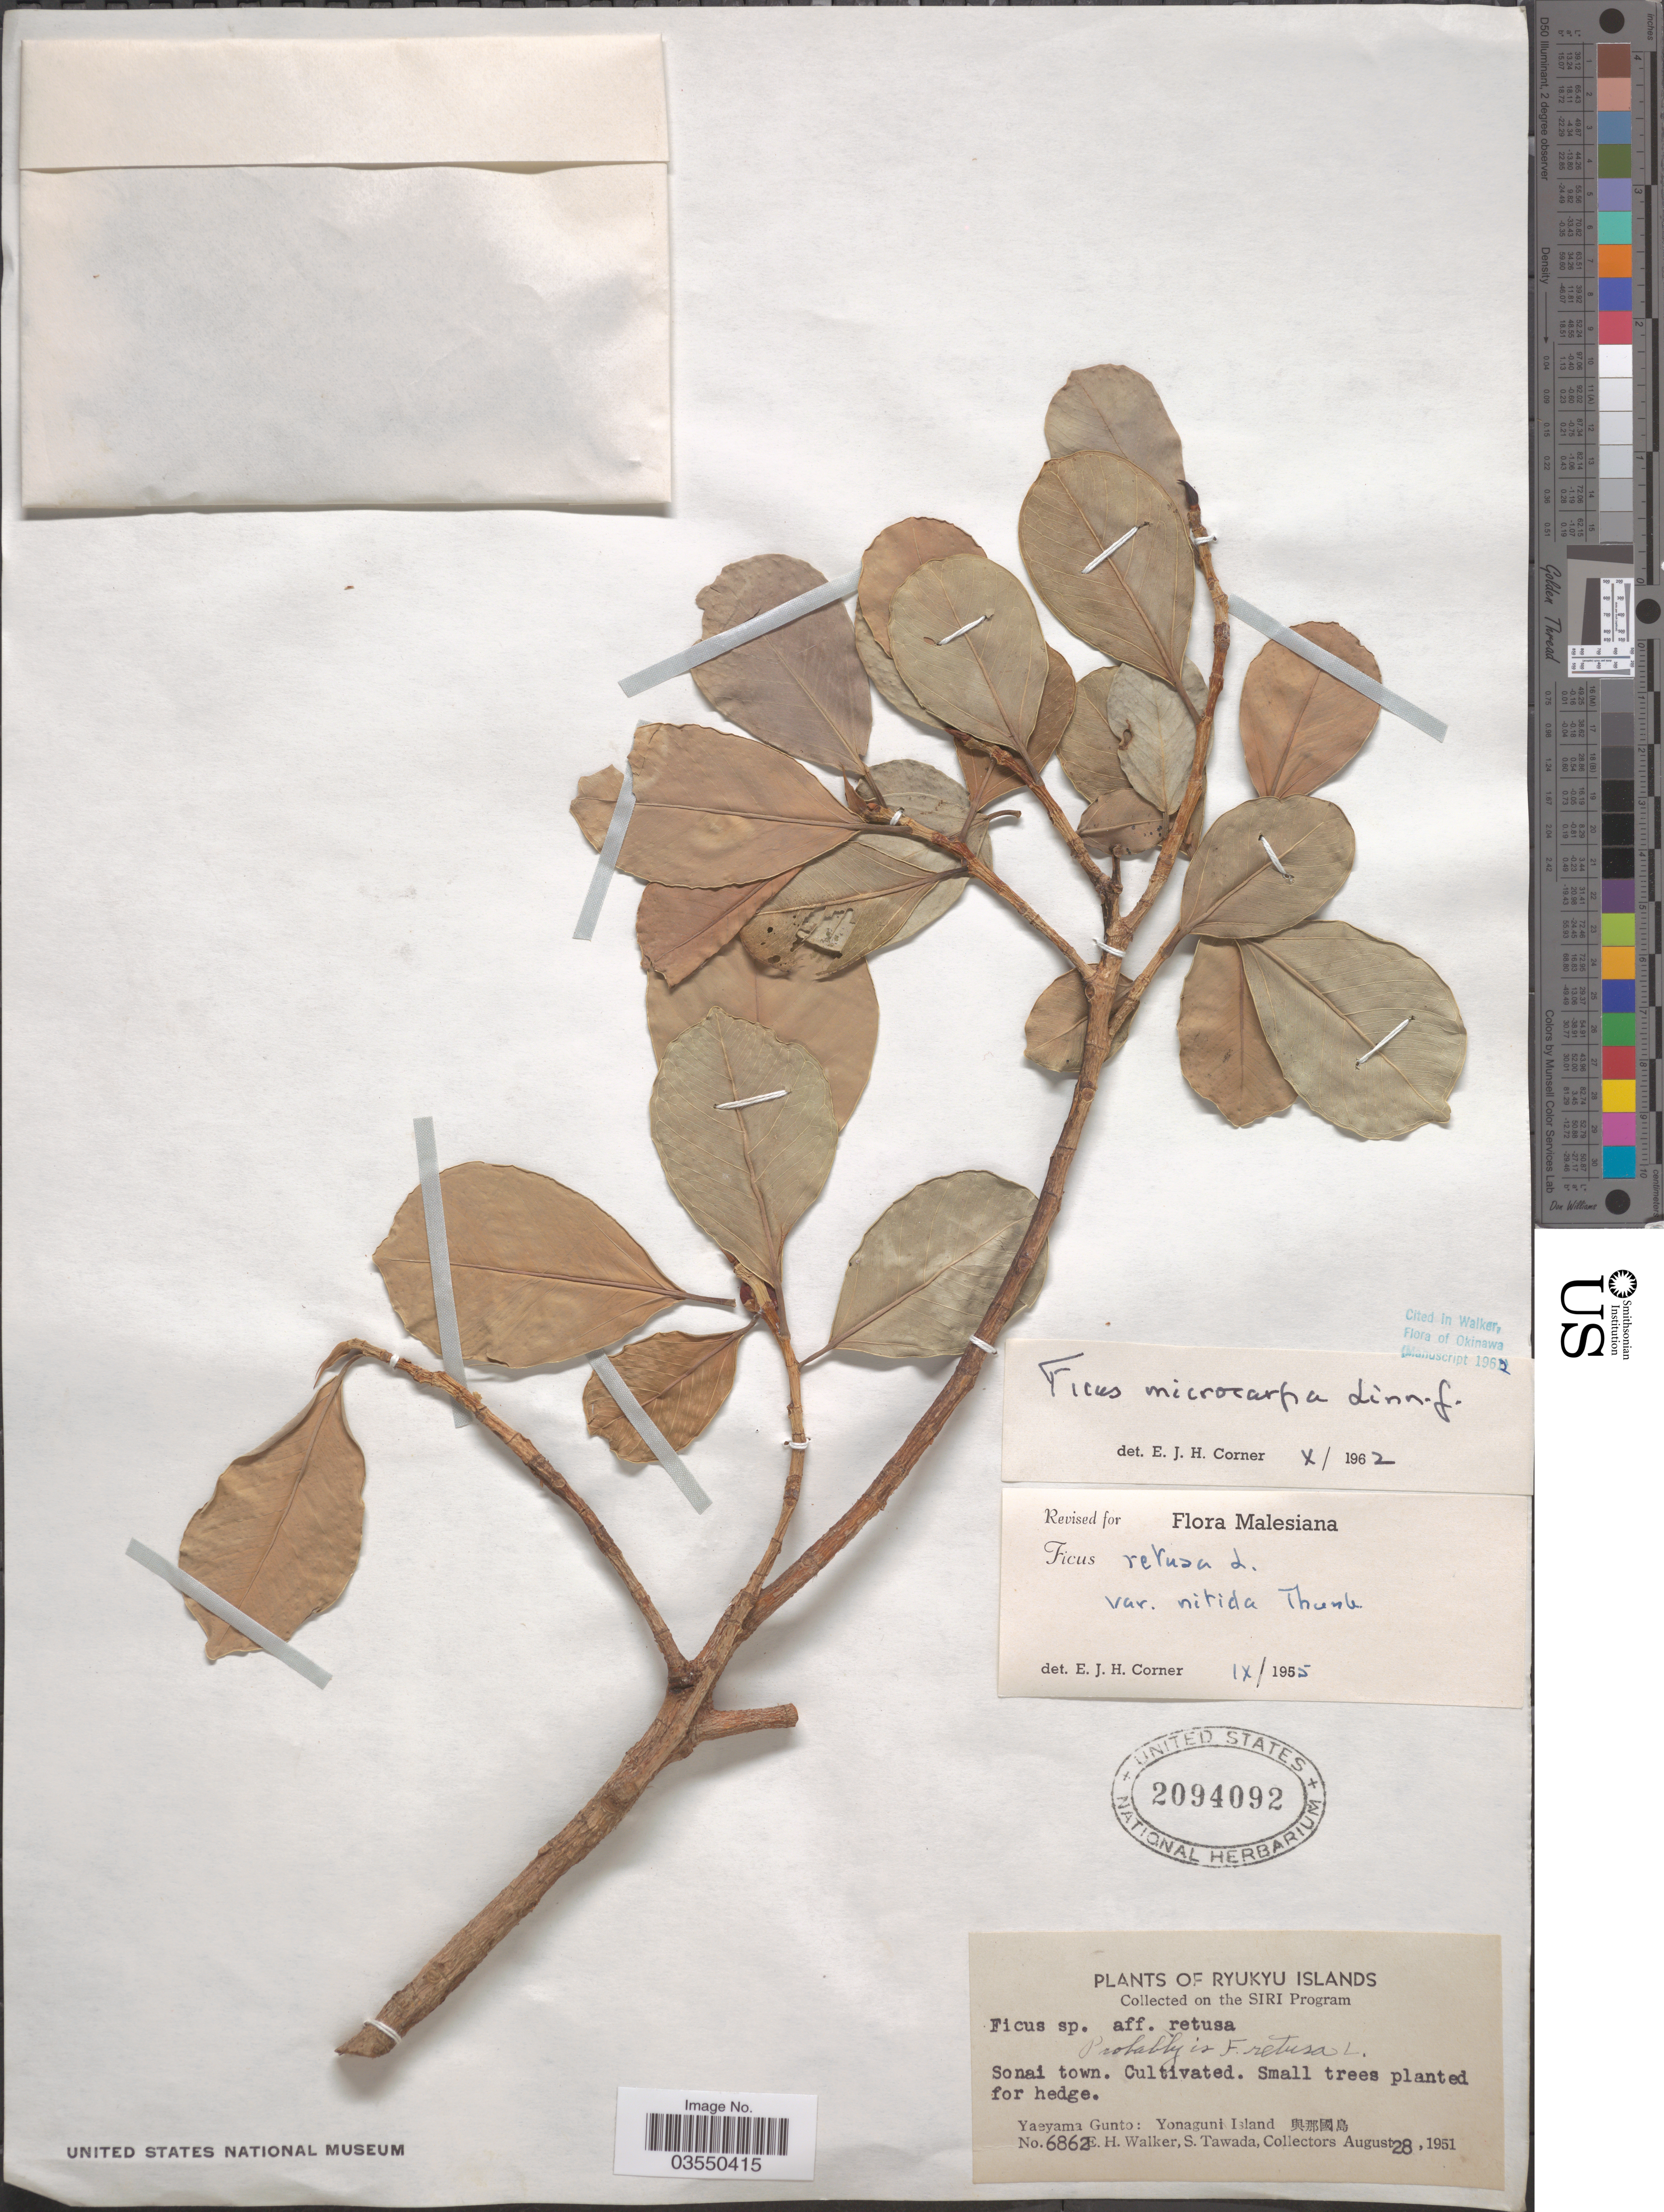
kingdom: Plantae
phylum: Tracheophyta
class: Magnoliopsida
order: Rosales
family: Moraceae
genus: Ficus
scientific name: Ficus microcarpa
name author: L. f.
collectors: E. H. Walker & S. Tawada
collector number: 6862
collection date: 1951-08-28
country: Japan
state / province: Okinawa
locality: Ryukyu Islands. Sonai town. Yaeyama Gunto: Yonaguni Island X.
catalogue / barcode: US 2094092